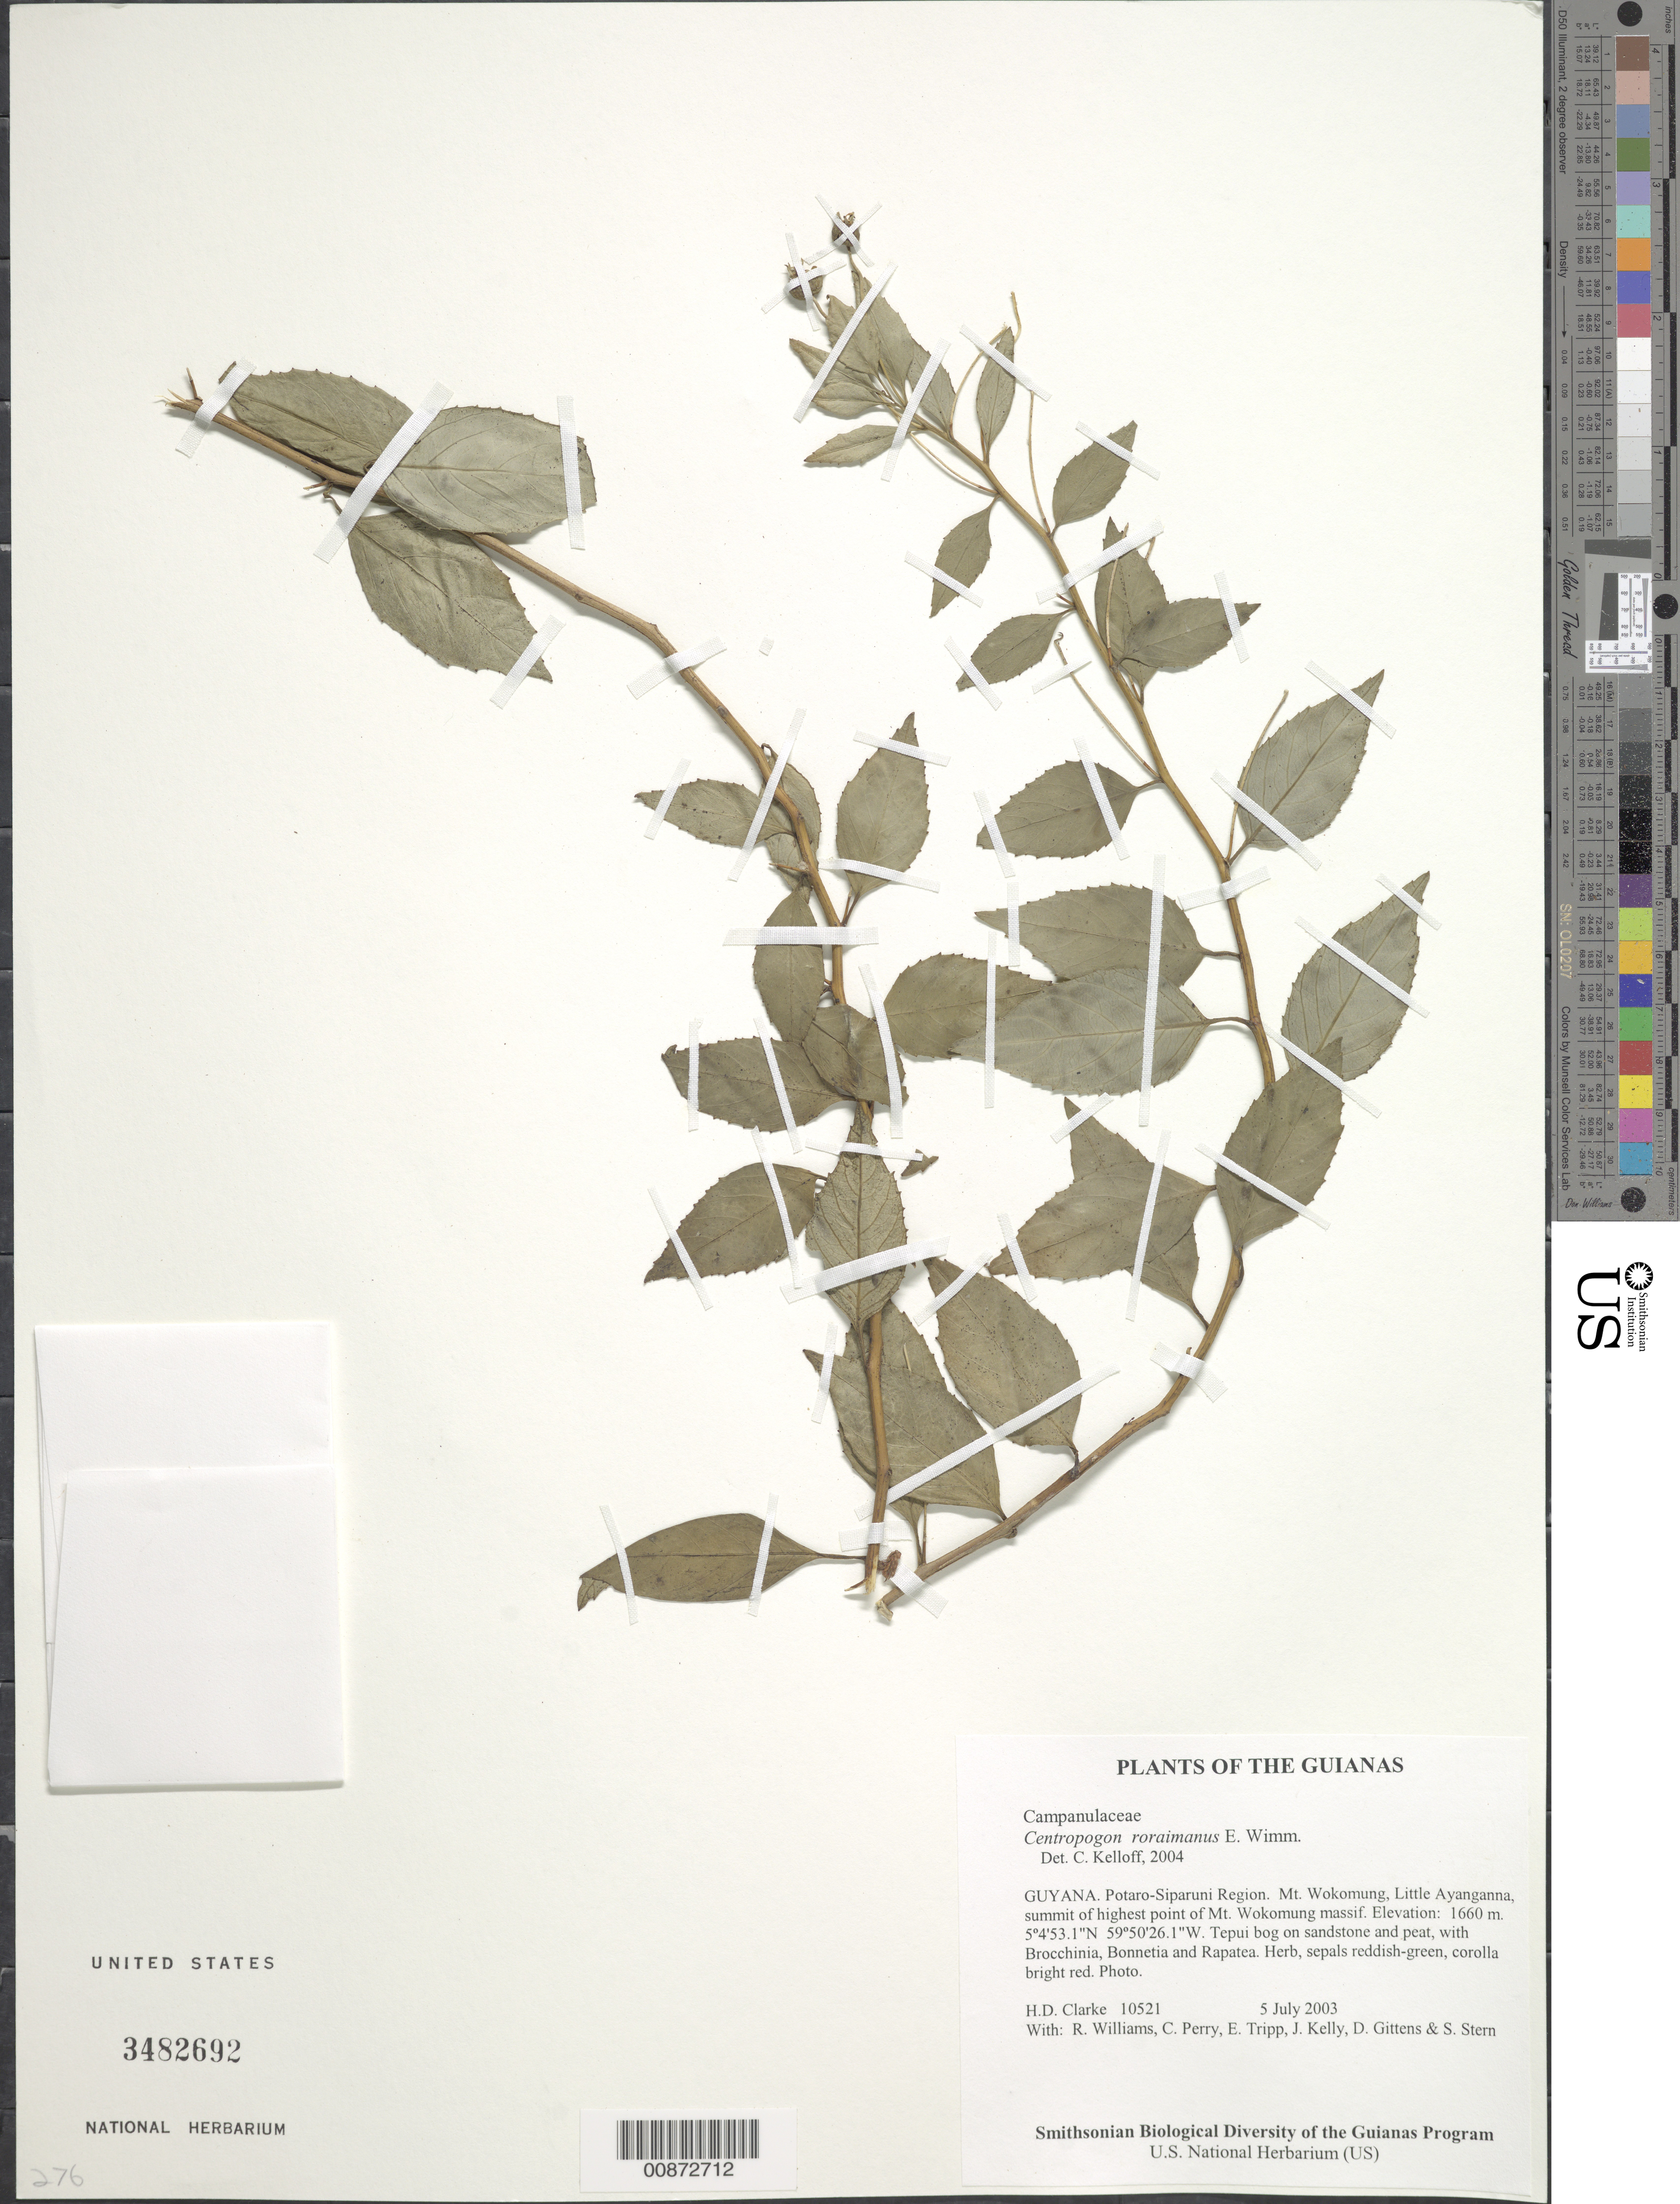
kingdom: Plantae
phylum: Tracheophyta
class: Magnoliopsida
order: Asterales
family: Campanulaceae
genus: Centropogon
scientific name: Centropogon roraimanus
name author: E. Wimm.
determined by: Kelloff, Carol L., (US), Smithsonian Institution - National Museum of Natural History (UNITED STATES)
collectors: H. D. Clarke, R. Williams, C. Perry, E. Tripp, J. Kelly, D. Gittens & S. R. Stern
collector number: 10521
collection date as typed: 5 July 2003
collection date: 2003-07-05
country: Guyana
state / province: Potaro-Siparuni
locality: Mt. Wokomung, Little Ayanganna, summit of highest point of Mt. Wokomung massif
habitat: Tepui bog on sandstone and peat, with Brocchinia, Bonnetia and Rapatea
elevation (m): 1660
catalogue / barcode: US 3482692